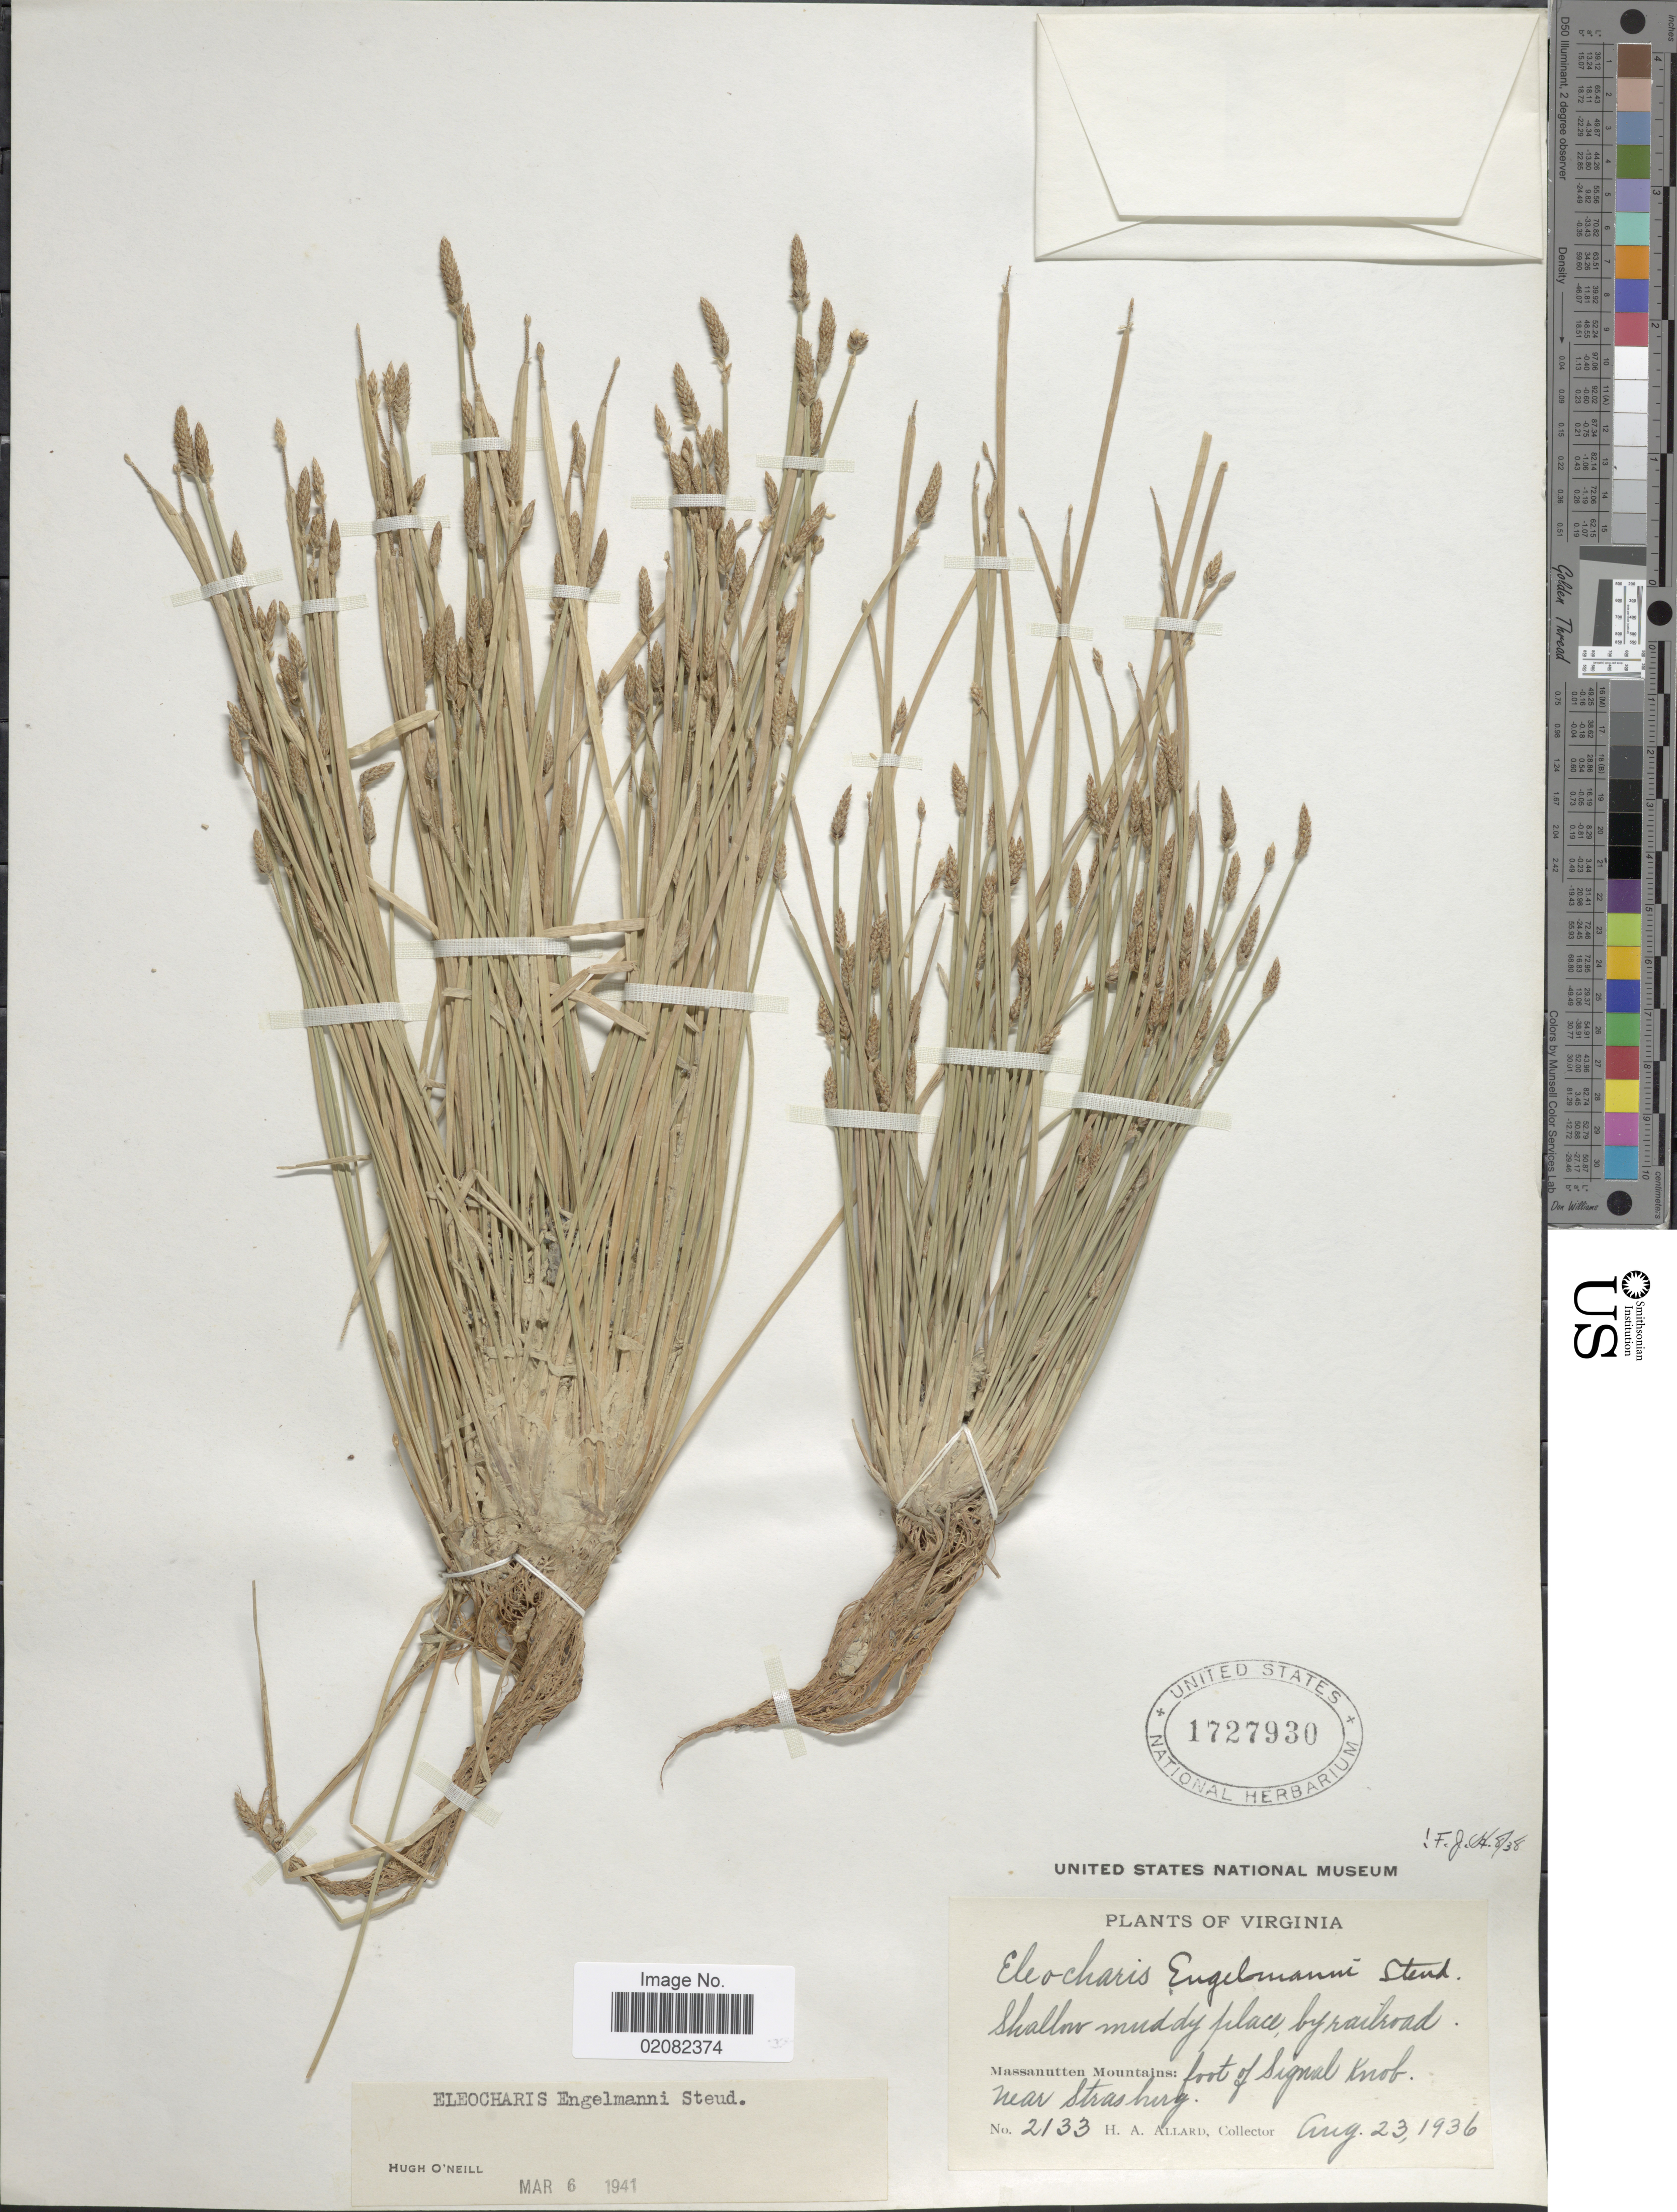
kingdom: Plantae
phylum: Tracheophyta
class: Liliopsida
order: Poales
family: Cyperaceae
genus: Eleocharis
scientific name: Eleocharis engelmannii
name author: Steud.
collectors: H. A. Allard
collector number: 2133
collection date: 1936-08-23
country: United States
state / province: Virginia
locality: Virginia, Massanutten Mountains: foot of Signal Knob, near Strasberg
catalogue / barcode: US 1727930